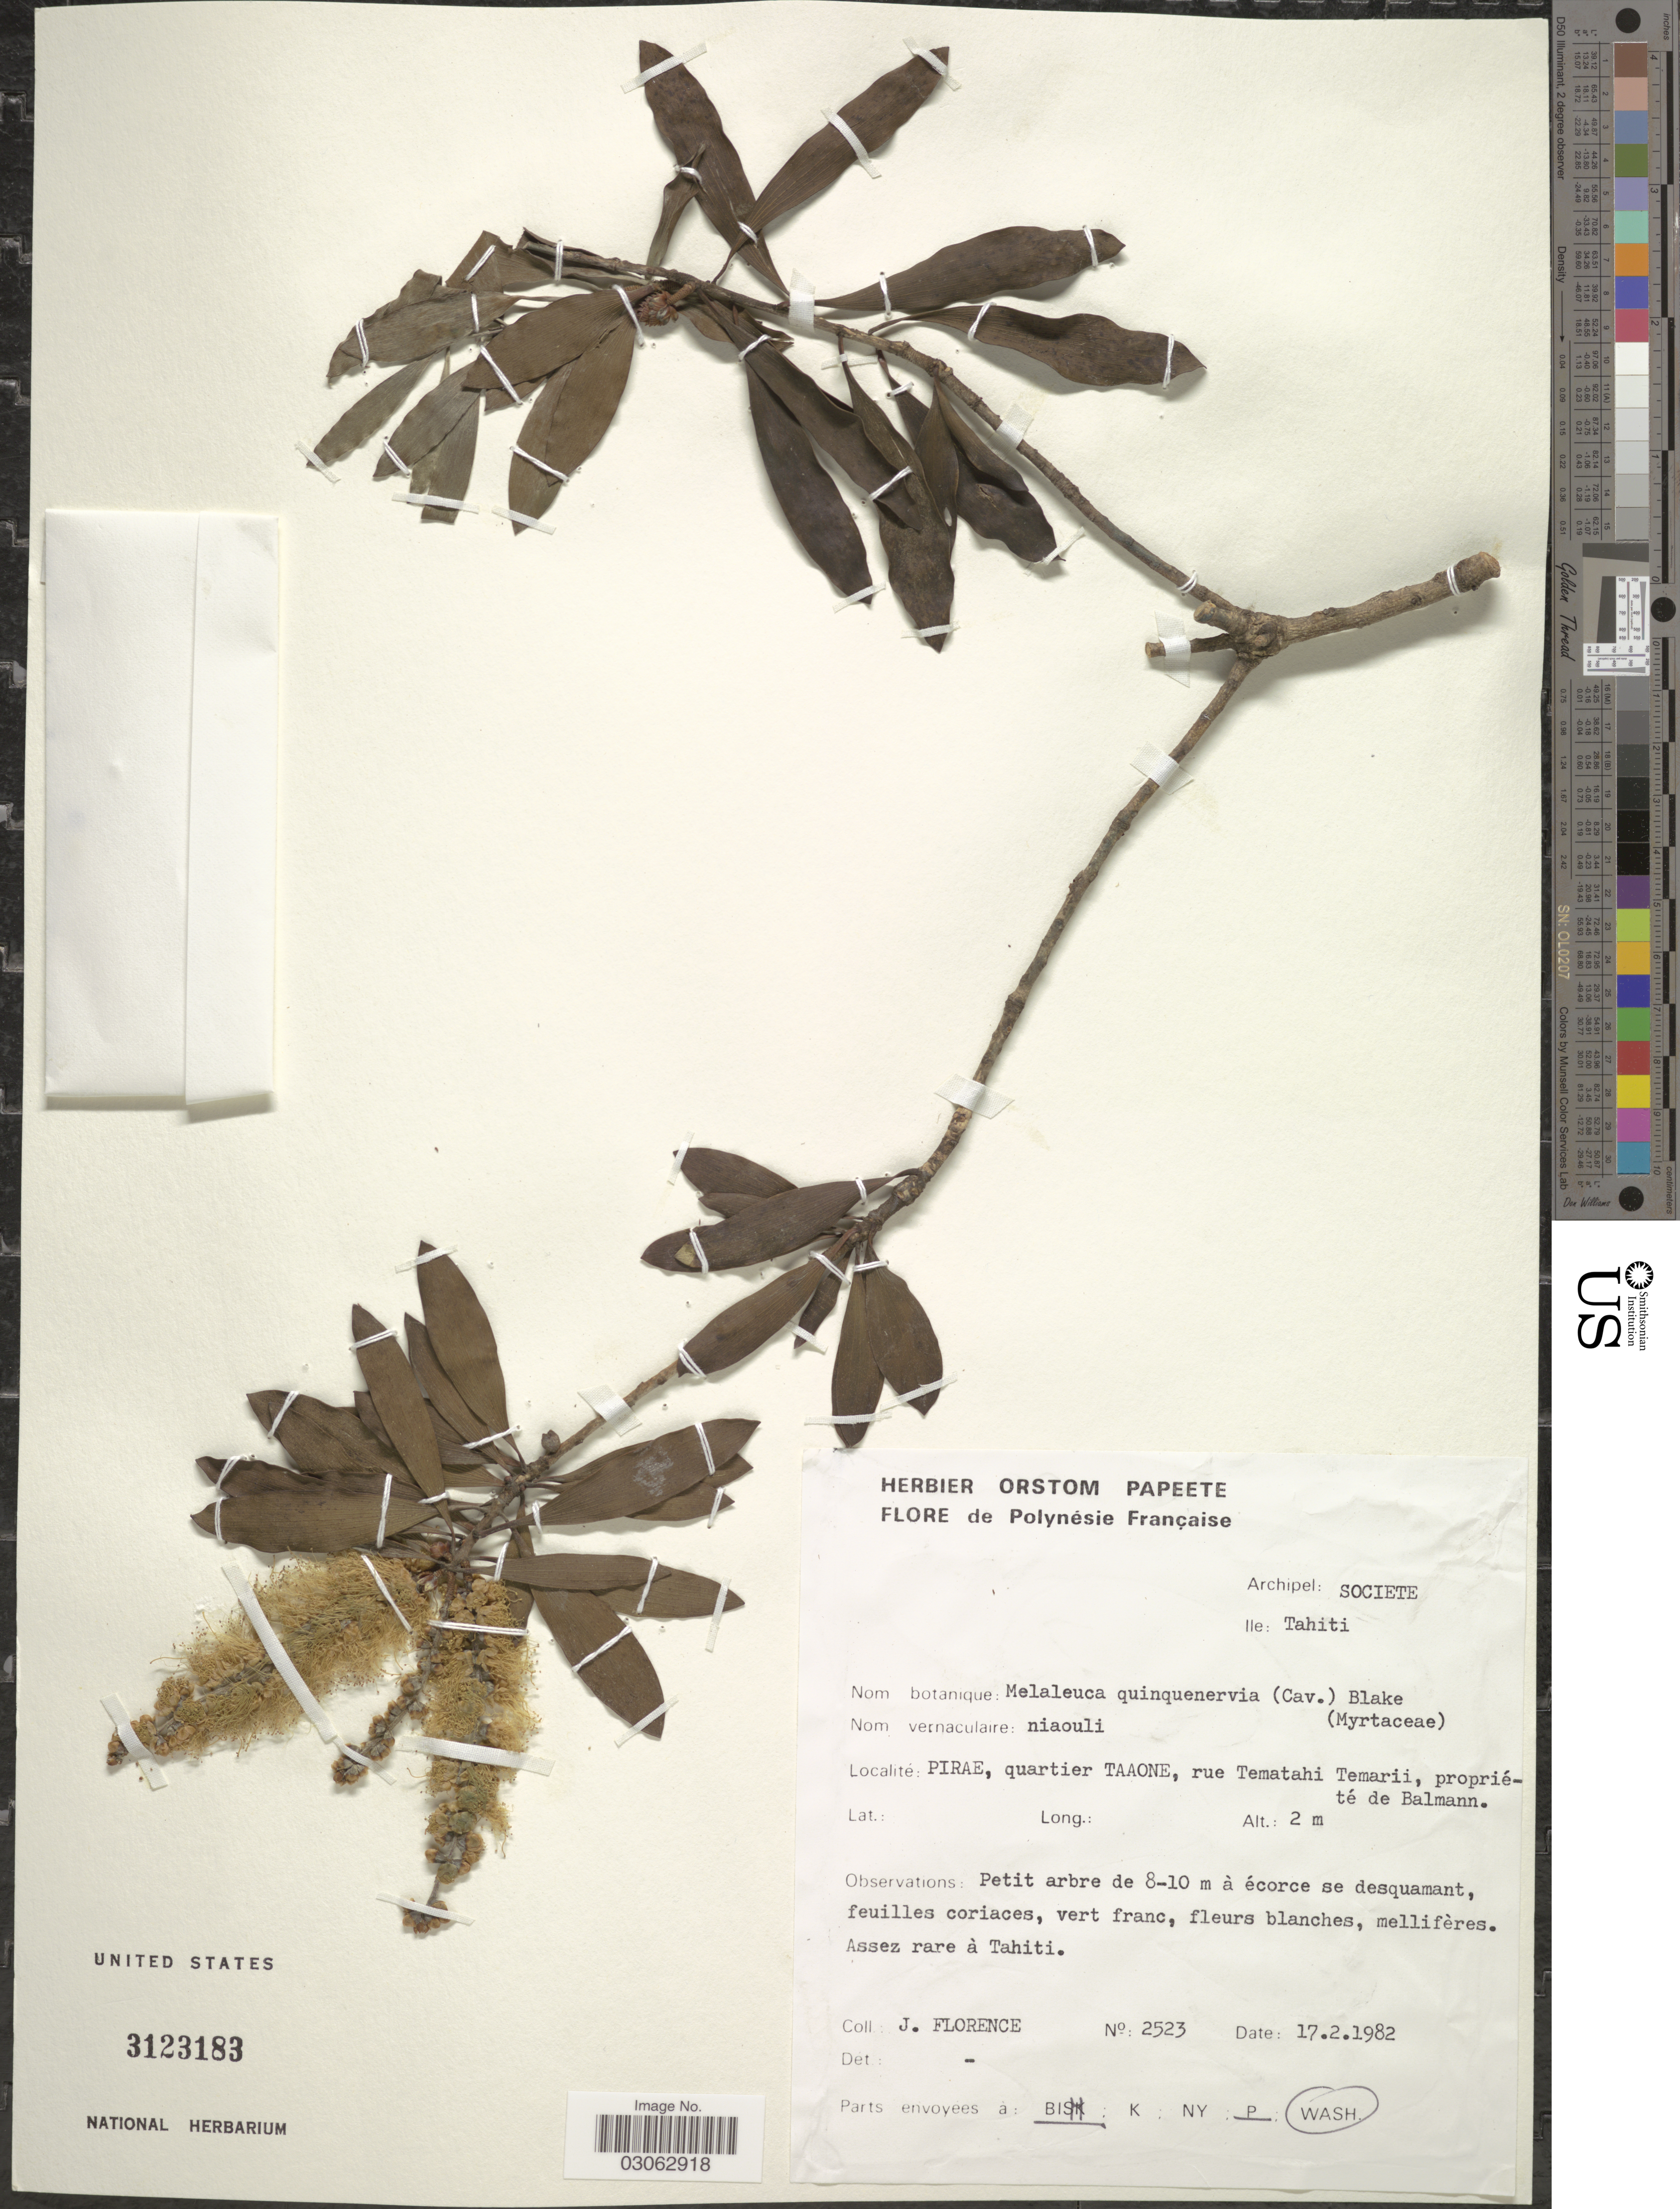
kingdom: Plantae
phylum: Tracheophyta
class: Magnoliopsida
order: Myrtales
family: Myrtaceae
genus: Melaleuca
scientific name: Melaleuca quinquenervia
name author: (Cav.) S.T. Blake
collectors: J. Florence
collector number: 2523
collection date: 1982-02-17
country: French Polynesia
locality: Archipel: Societe, Ile: Tahiti. Pirae, quartier Taaone, rue Tematahi Temarii, propriété de Balmann.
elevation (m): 2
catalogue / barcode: US 3123183